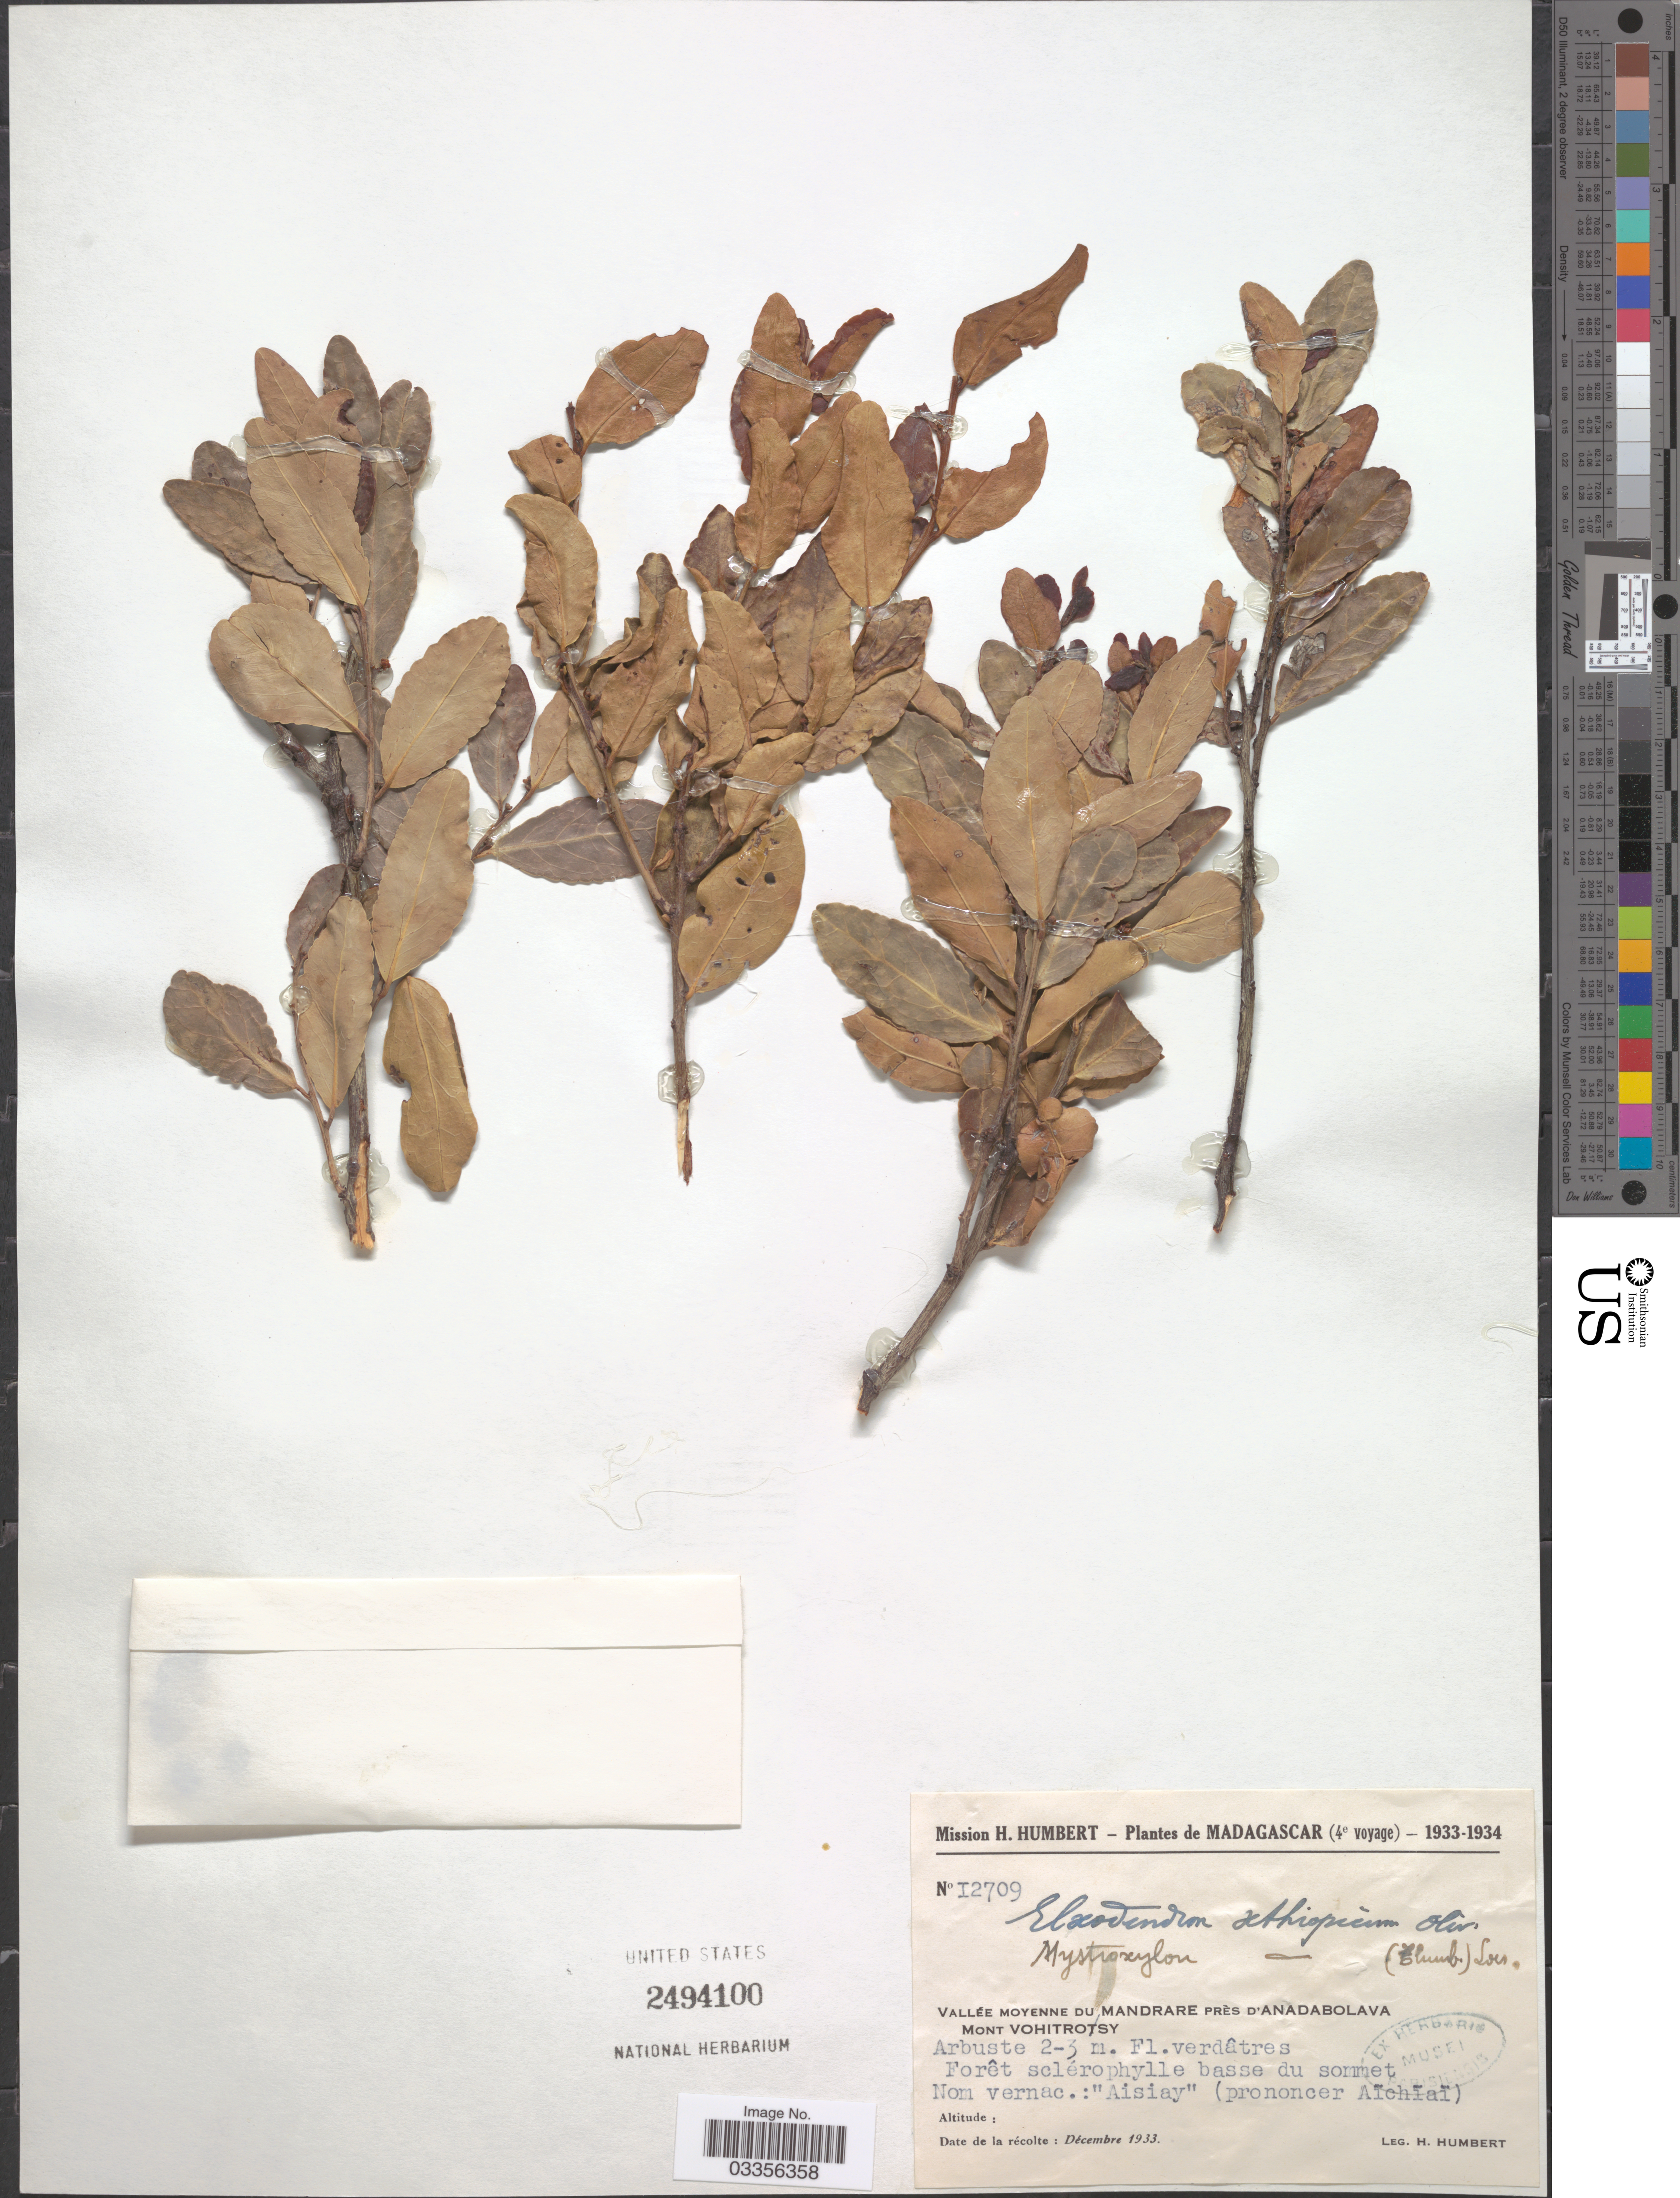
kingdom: Plantae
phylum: Tracheophyta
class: Magnoliopsida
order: Celastrales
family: Celastraceae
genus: Mystroxylon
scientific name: Mystroxylon aethiopicum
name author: (Thunb.) Loes.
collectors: H. Humbert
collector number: I2709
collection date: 1933-12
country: Madagascar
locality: Vallée Moyenne du Mandrare près d'Anadabolava Mont Vohitrtsy.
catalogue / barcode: US 2494100